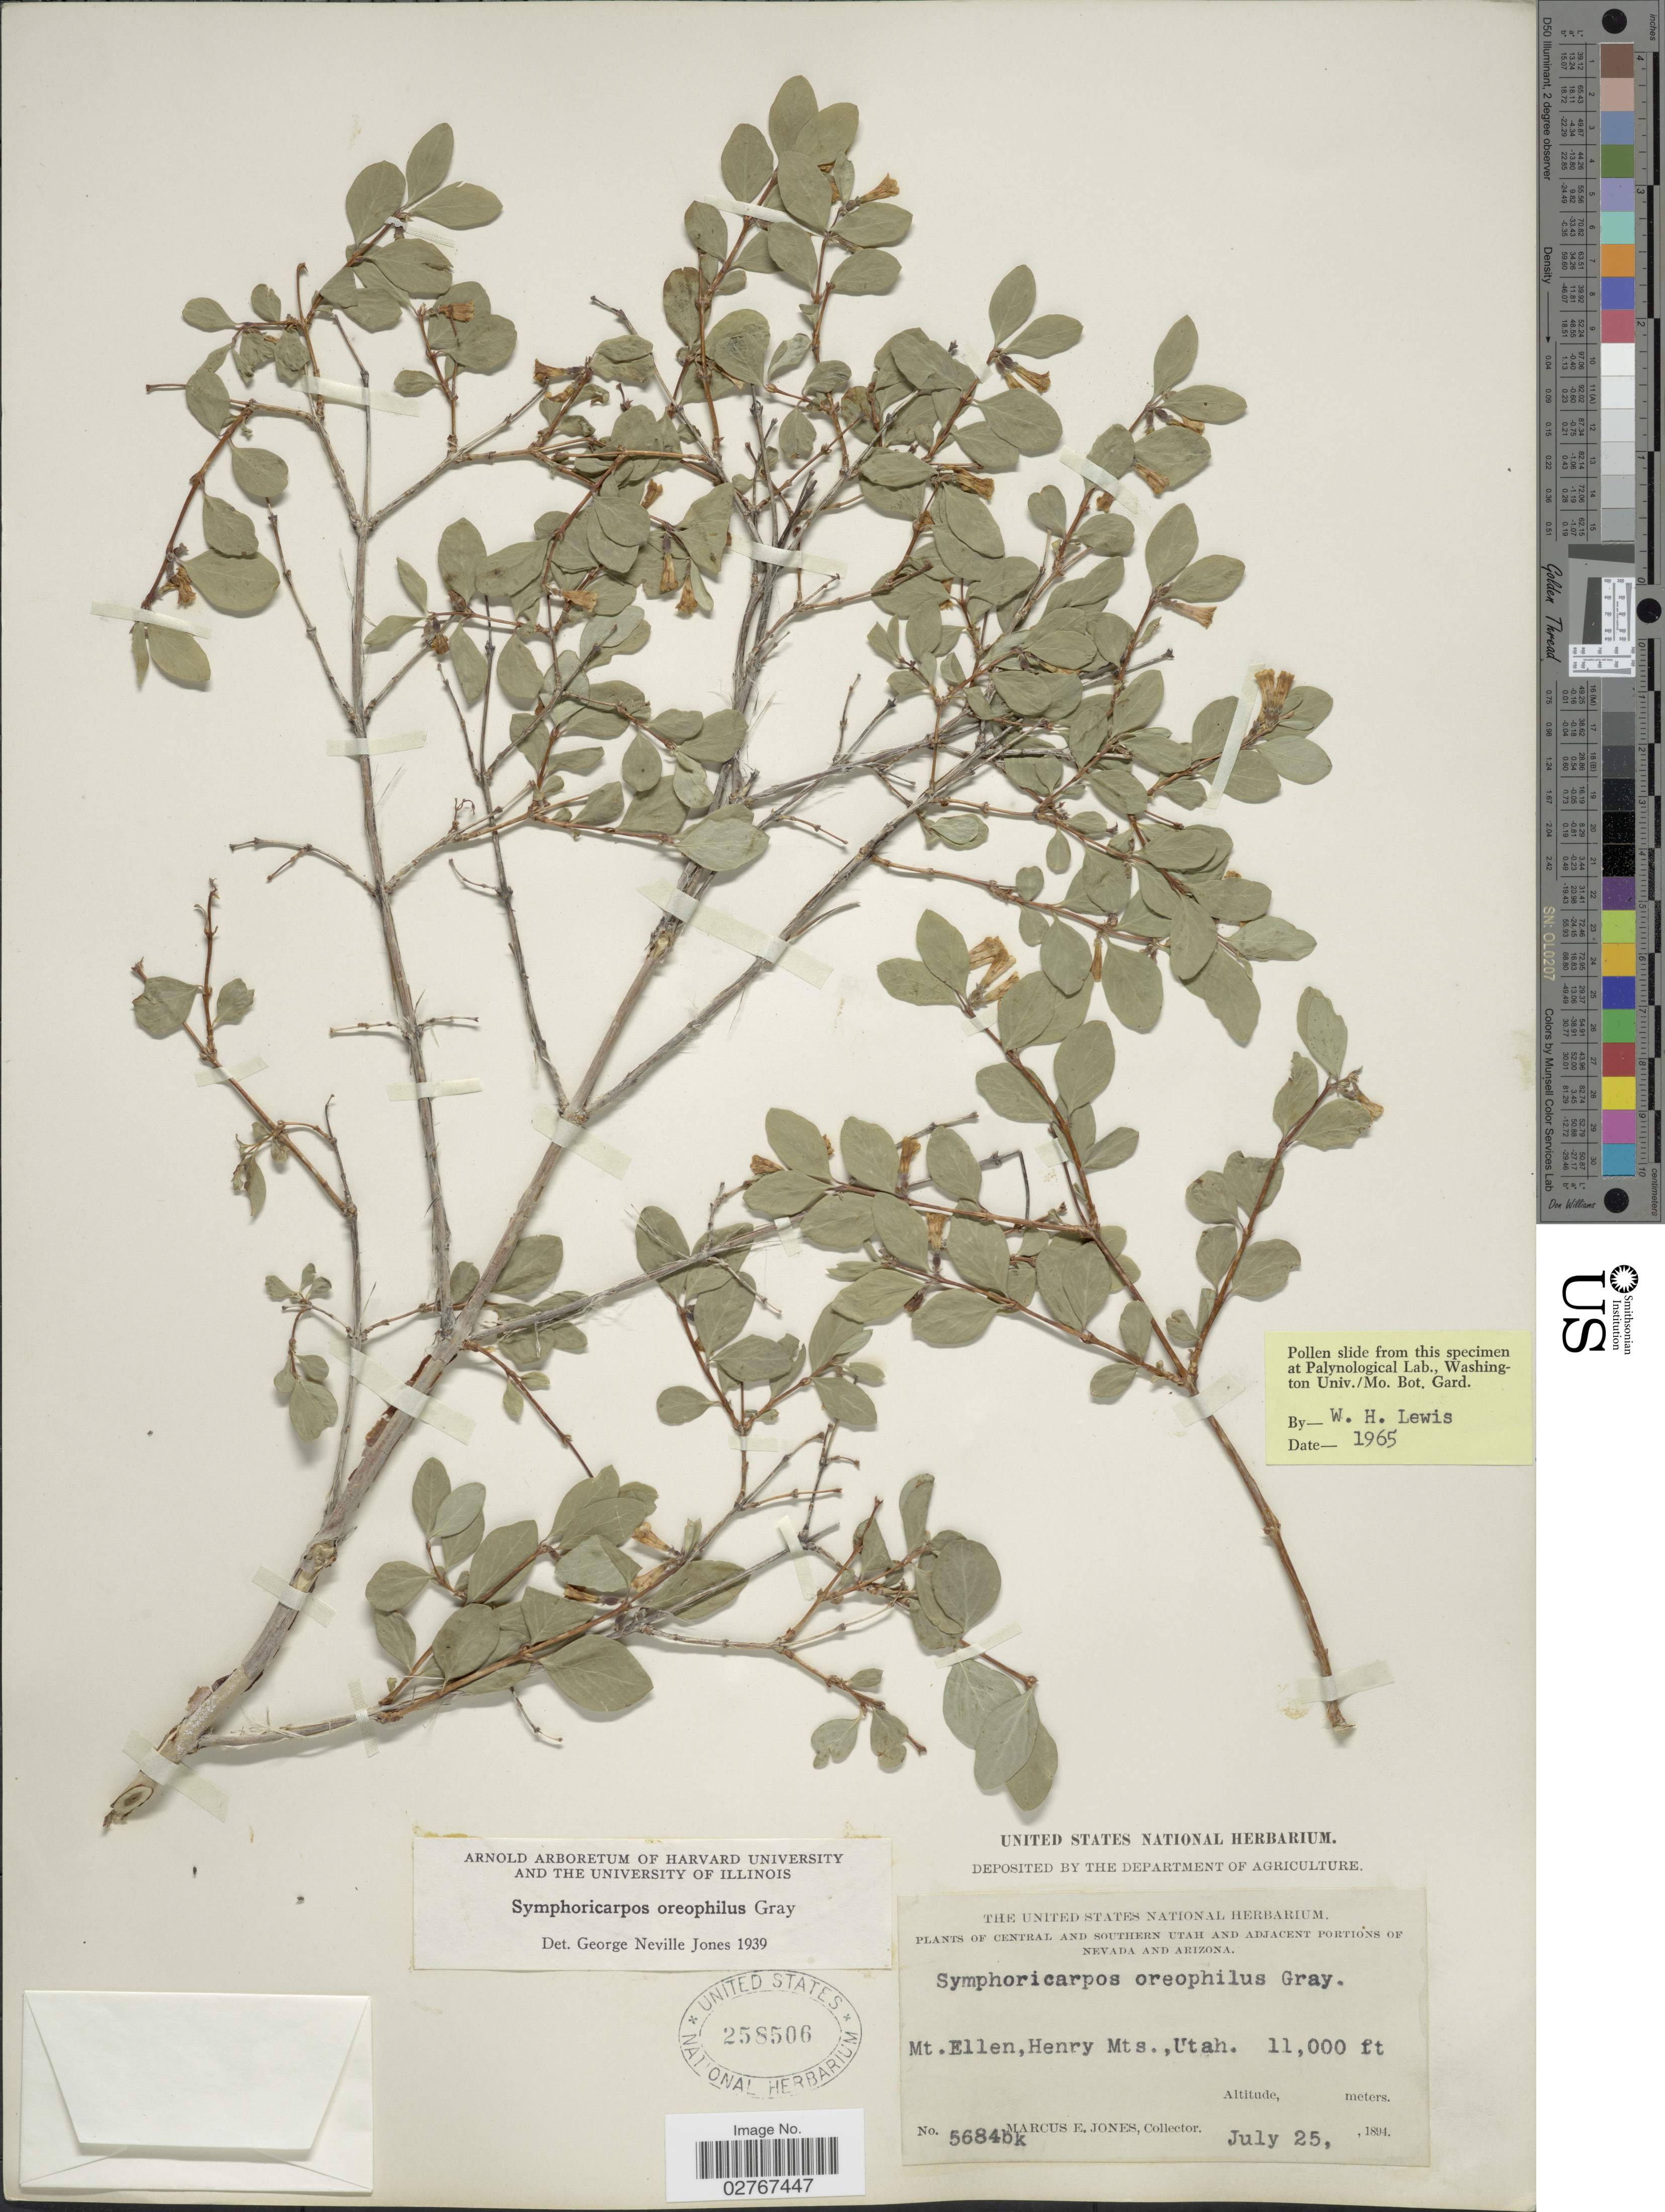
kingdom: Plantae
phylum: Tracheophyta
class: Magnoliopsida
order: Dipsacales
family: Caprifoliaceae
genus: Symphoricarpos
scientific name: Symphoricarpos oreophilus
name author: A. Gray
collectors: M. E. Jones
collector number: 5684bk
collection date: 1894-07-25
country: United States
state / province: Utah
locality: Central and Southern Utah. Mt. Ellen, Henry Mts.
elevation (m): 3353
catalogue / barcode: US 258506